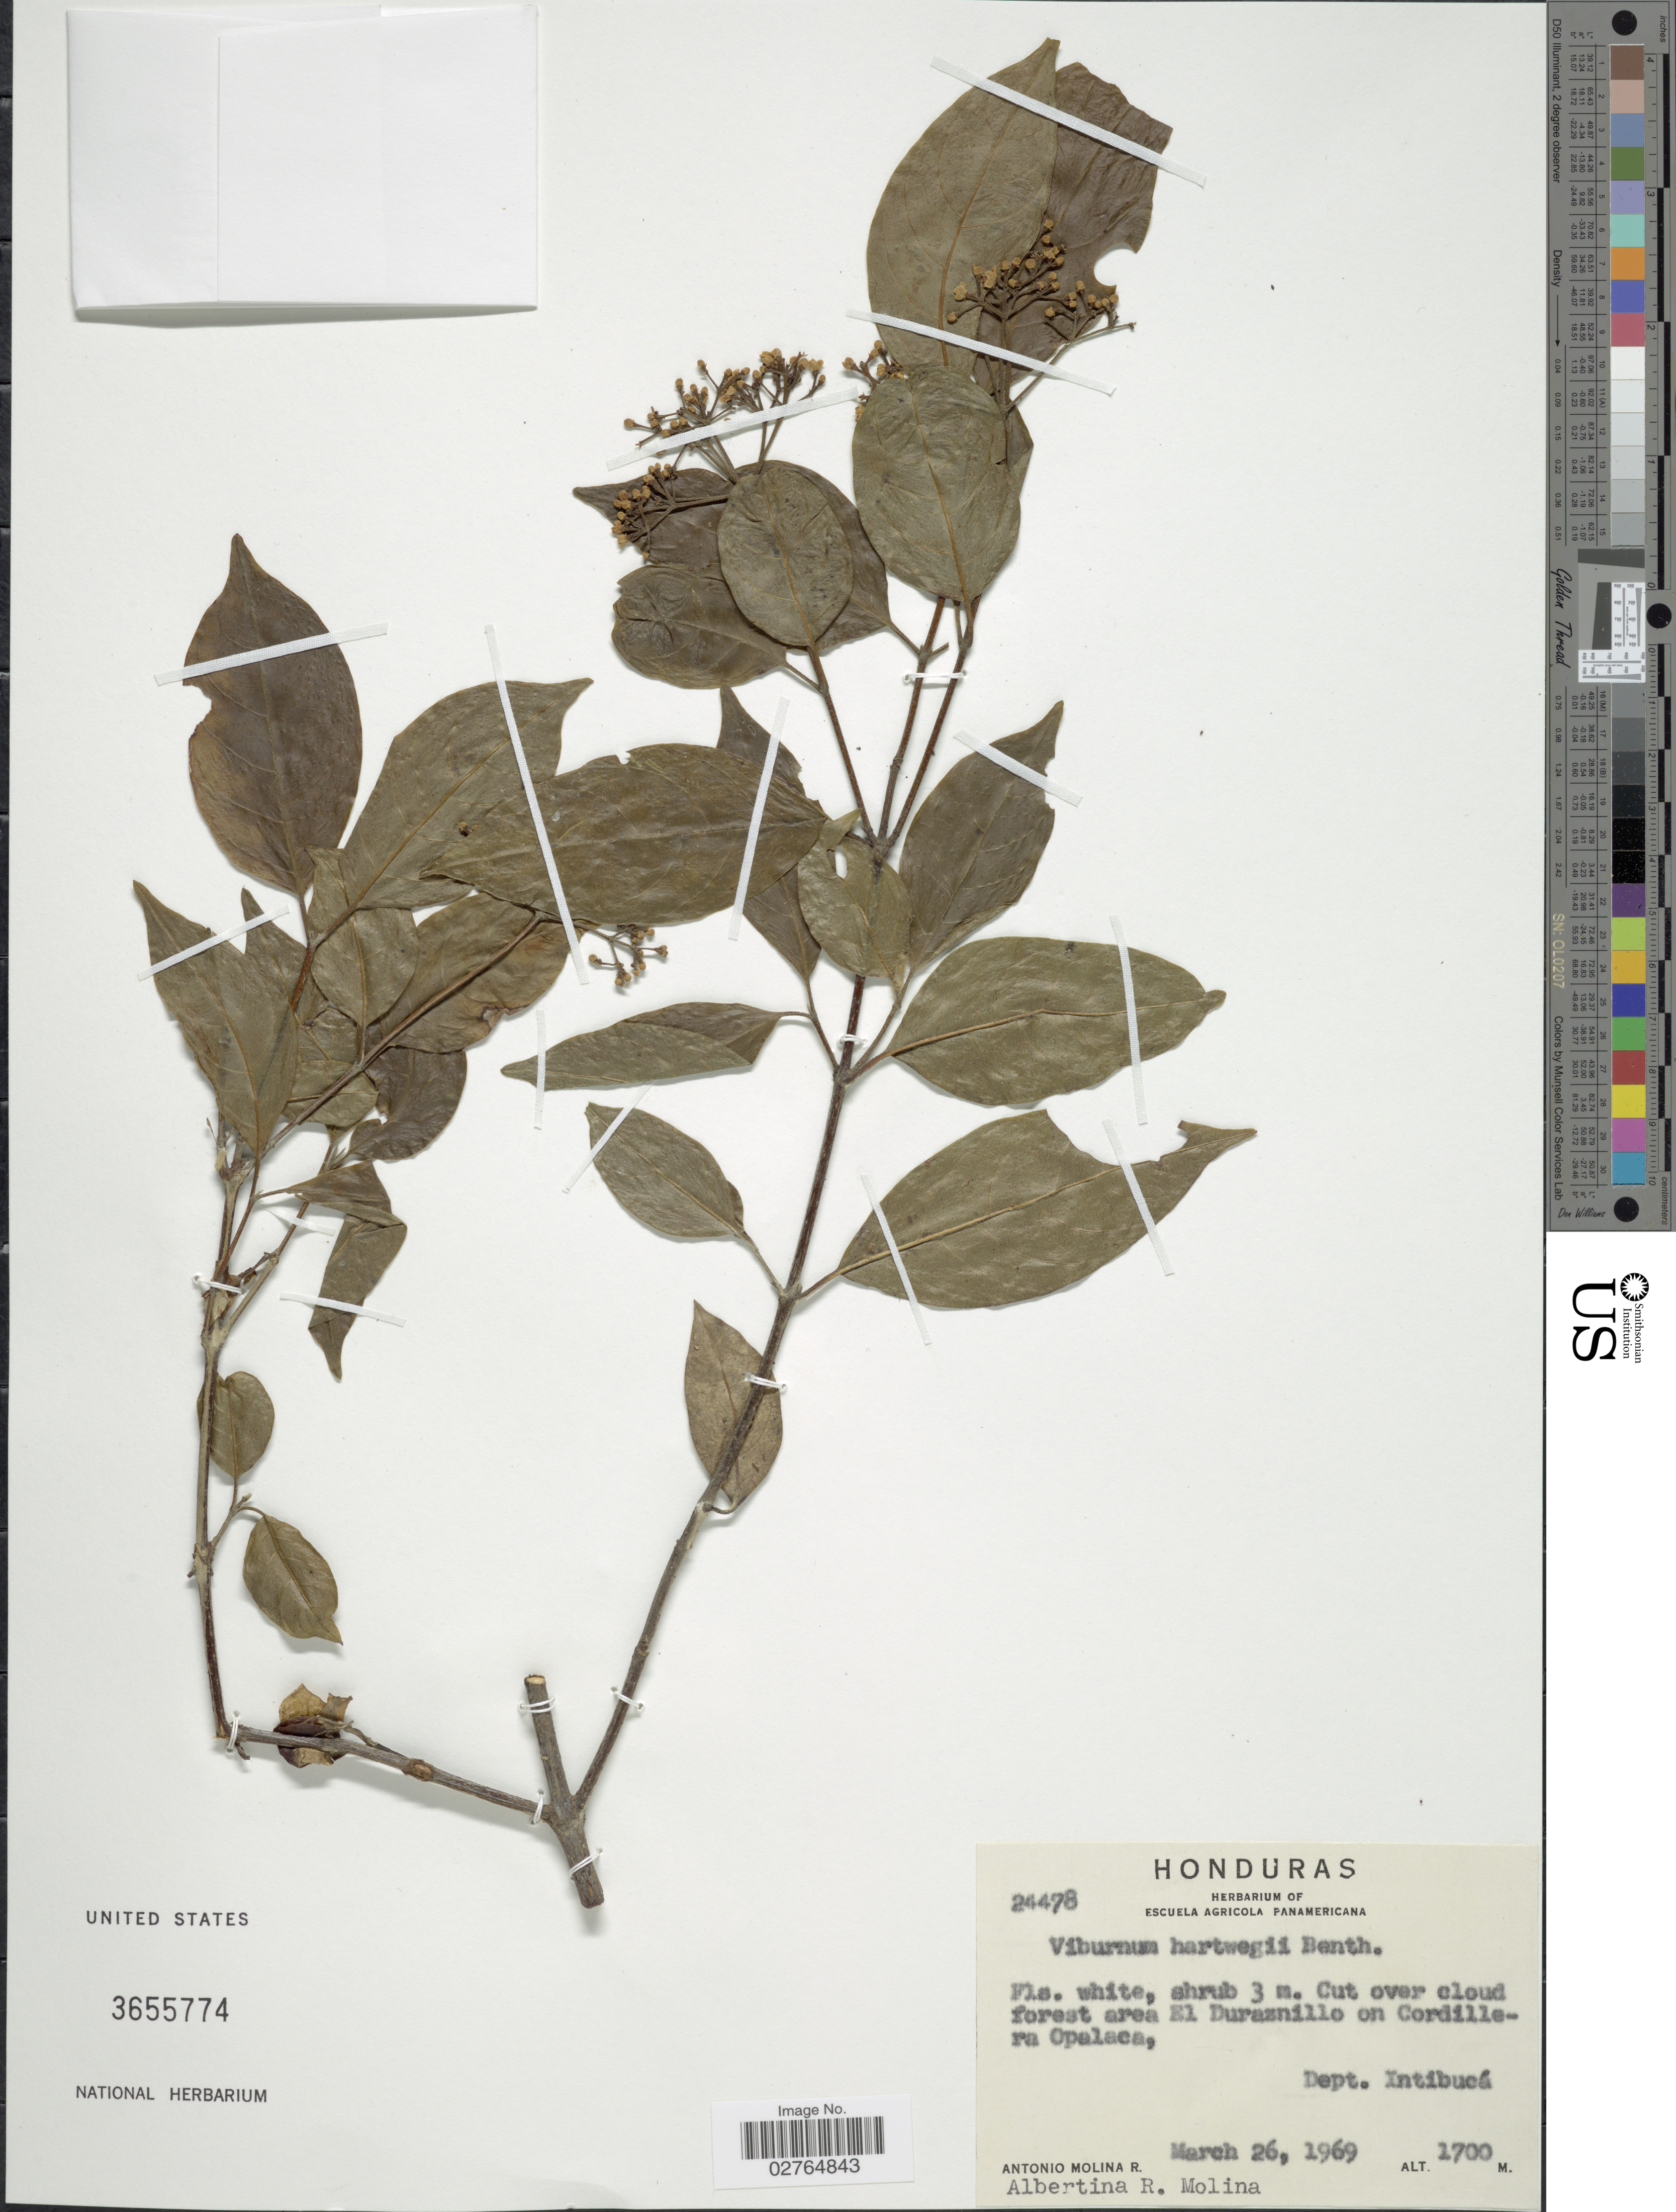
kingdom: Plantae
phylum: Tracheophyta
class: Magnoliopsida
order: Dipsacales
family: Viburnaceae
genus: Viburnum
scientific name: Viburnum hartwegii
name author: Benth.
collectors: A. Molina R. & A. R. Molina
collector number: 24478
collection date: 1969-03-26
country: Honduras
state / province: Intibuca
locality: Cut over cloud forest area El Duraznillo on Cordillera Opalaca. Dept. Intibucá.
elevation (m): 1700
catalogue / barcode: US 3655774